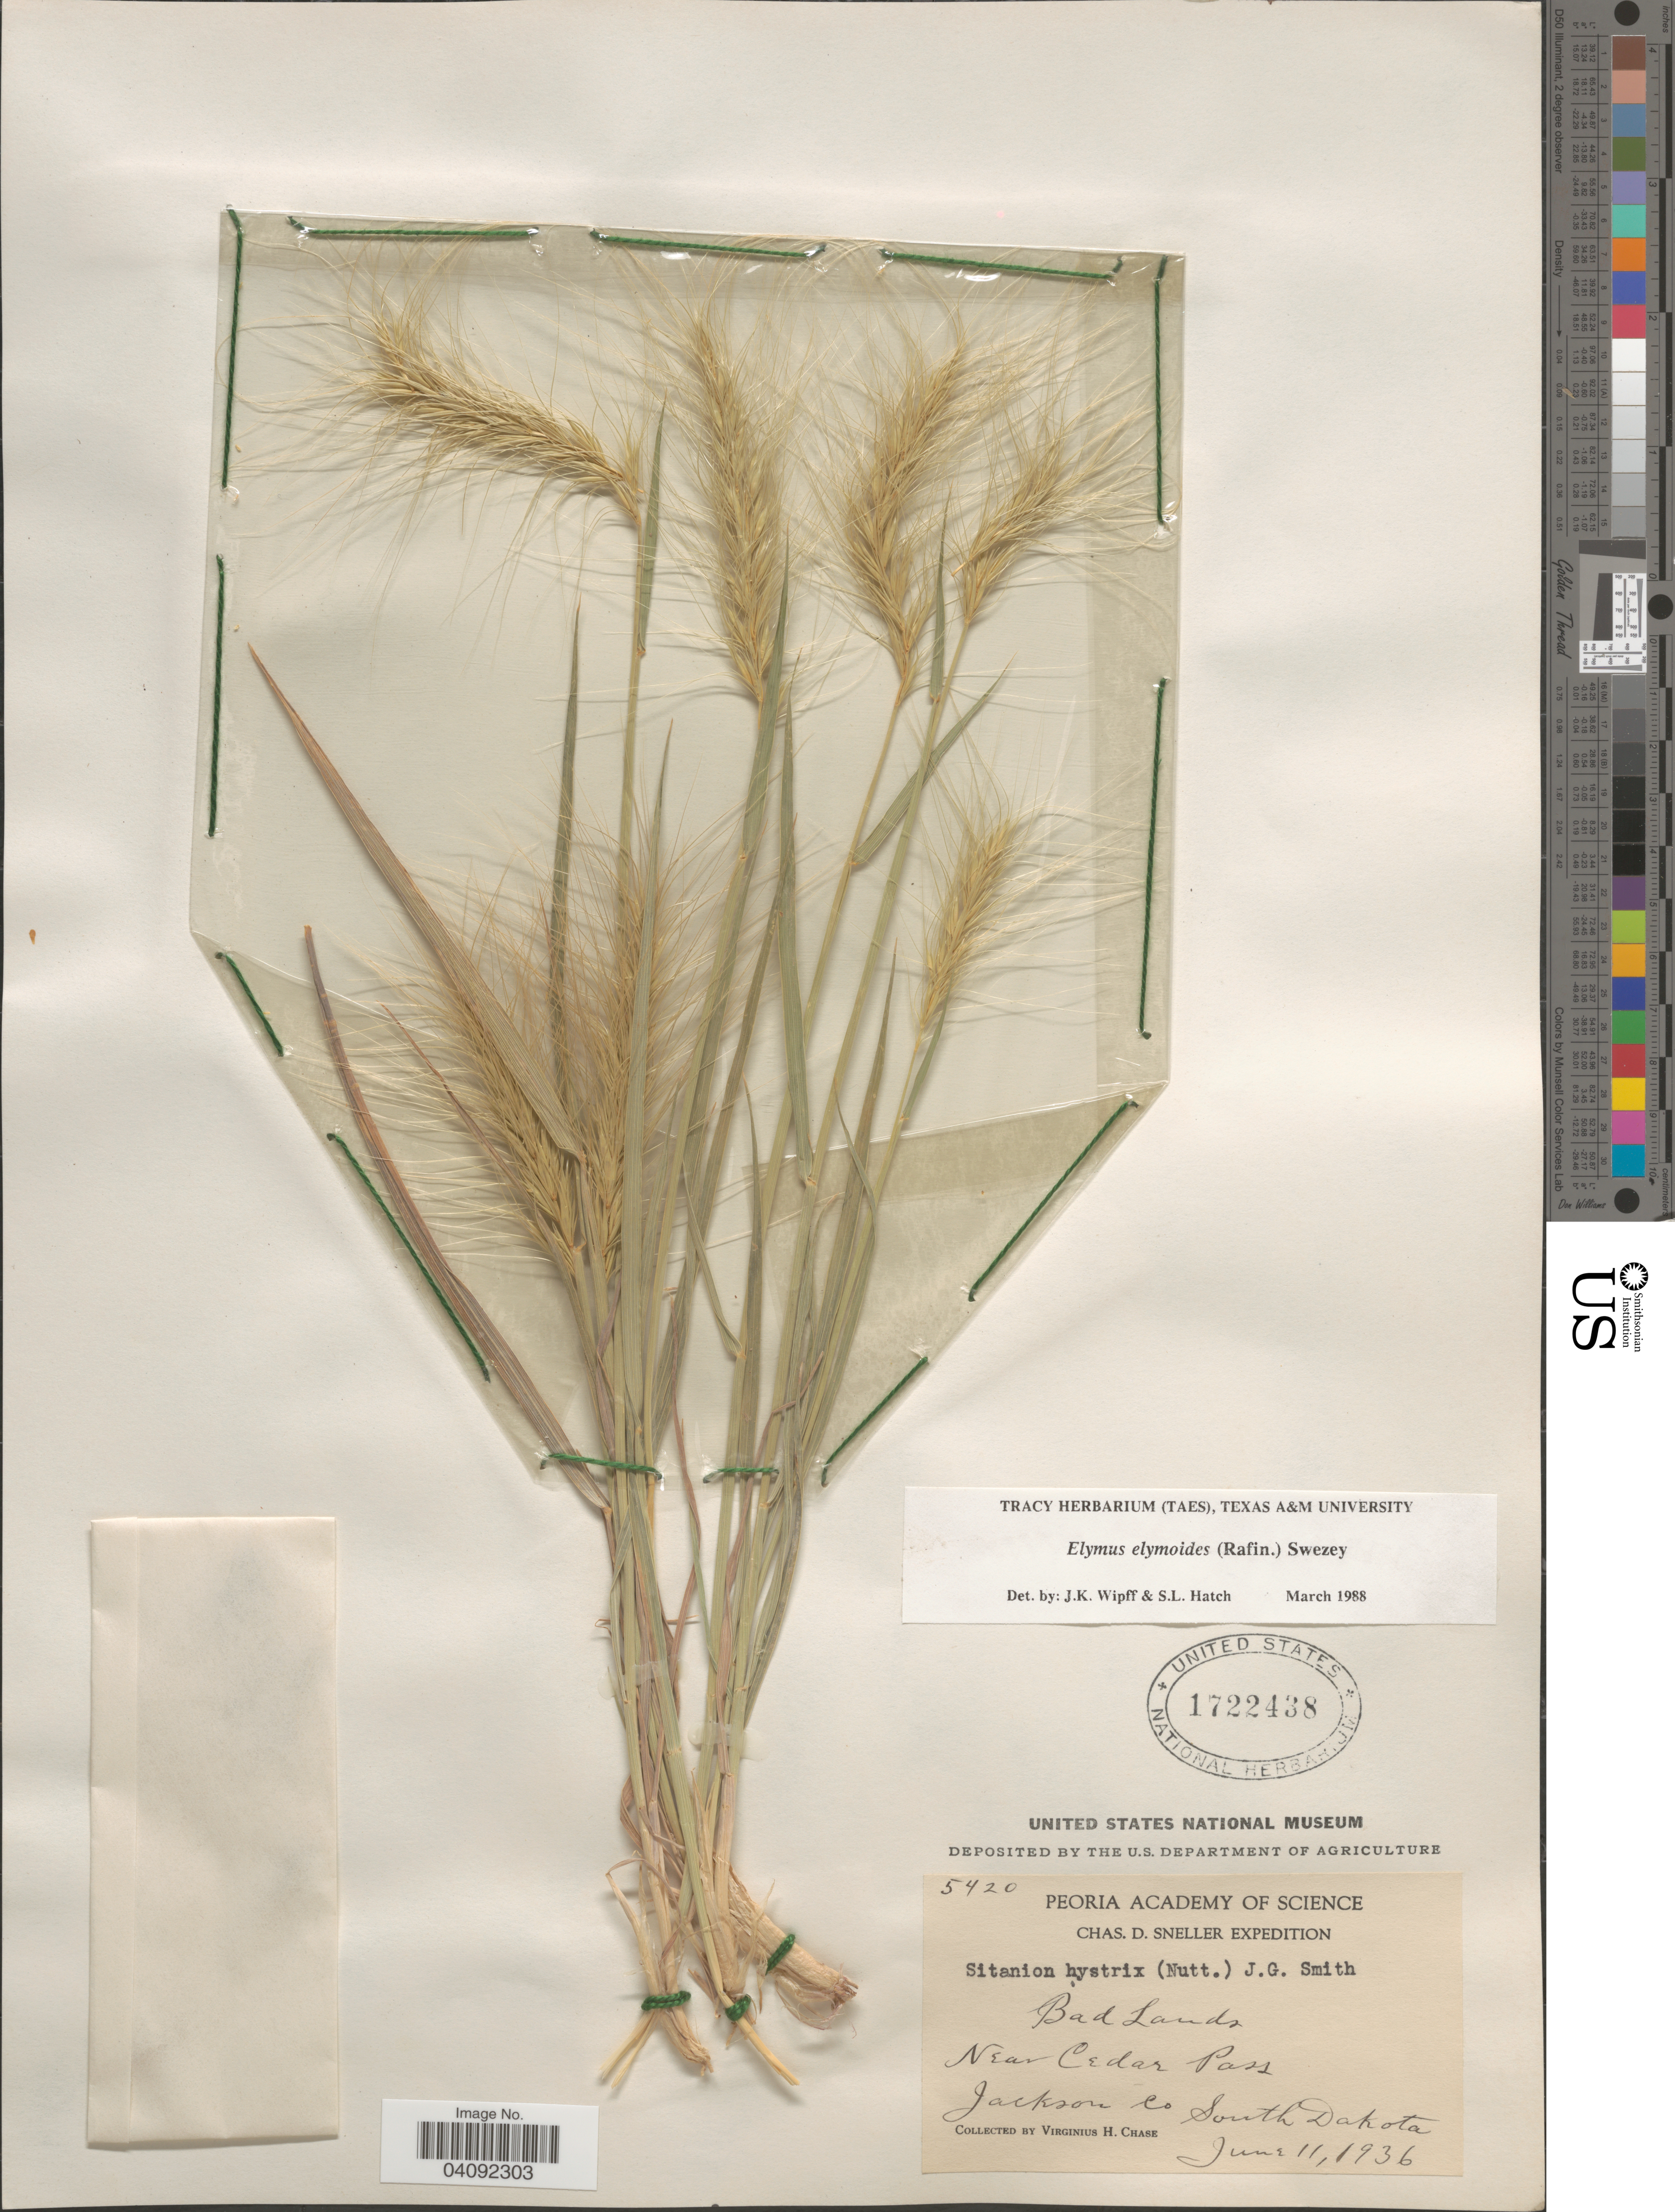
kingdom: Plantae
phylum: Tracheophyta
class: Liliopsida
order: Poales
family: Poaceae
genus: Elymus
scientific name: Elymus elymoides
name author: (Raf.) Swezey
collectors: V. H. Chase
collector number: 5420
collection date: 1936-06-11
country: United States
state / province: South Dakota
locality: Chas. D. Sneller Expedition. Bad Lands. Near Cedar Pass. Jackson Co.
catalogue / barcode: US 1722438